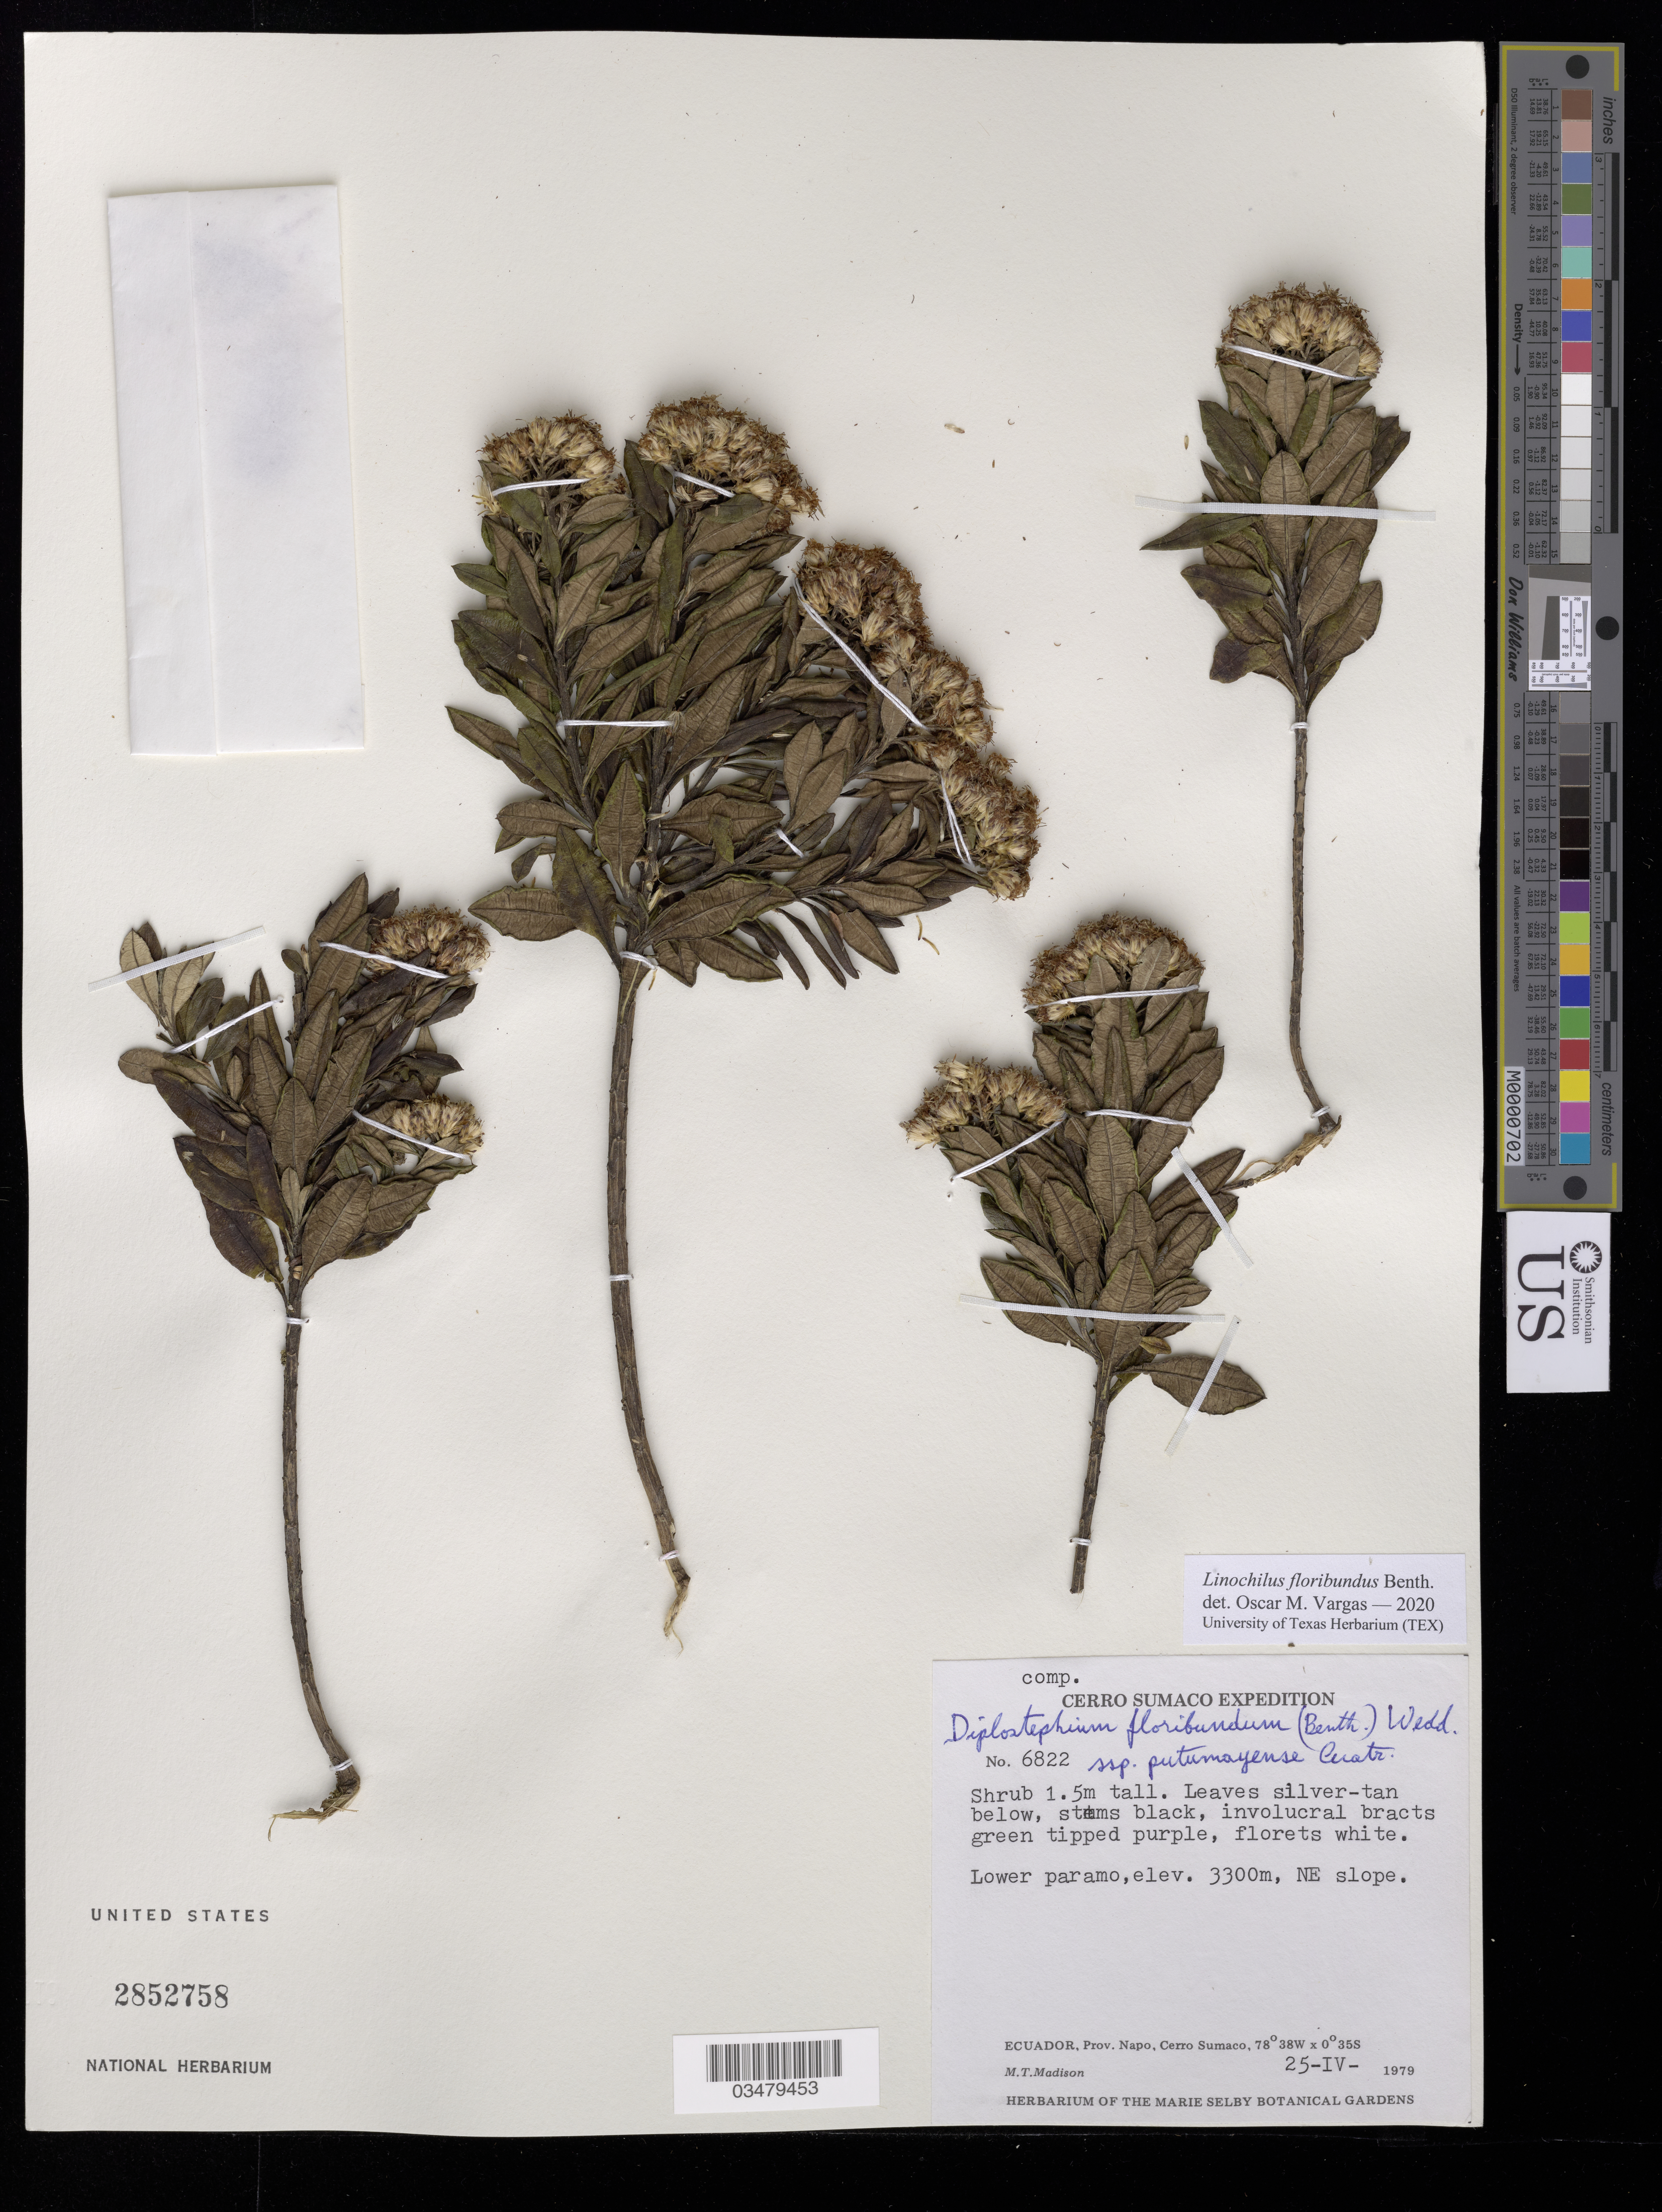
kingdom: Plantae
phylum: Tracheophyta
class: Magnoliopsida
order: Asterales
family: Asteraceae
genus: Linochilus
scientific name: Linochilus floribundus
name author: Benth.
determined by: Vargas, Oscar M.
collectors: M. T. Madison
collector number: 6822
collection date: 1979-04-25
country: Ecuador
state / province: Napo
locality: NE slope, Prov. Napo, Cerro Sumaco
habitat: Lower paramo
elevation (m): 3300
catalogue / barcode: US 2852758